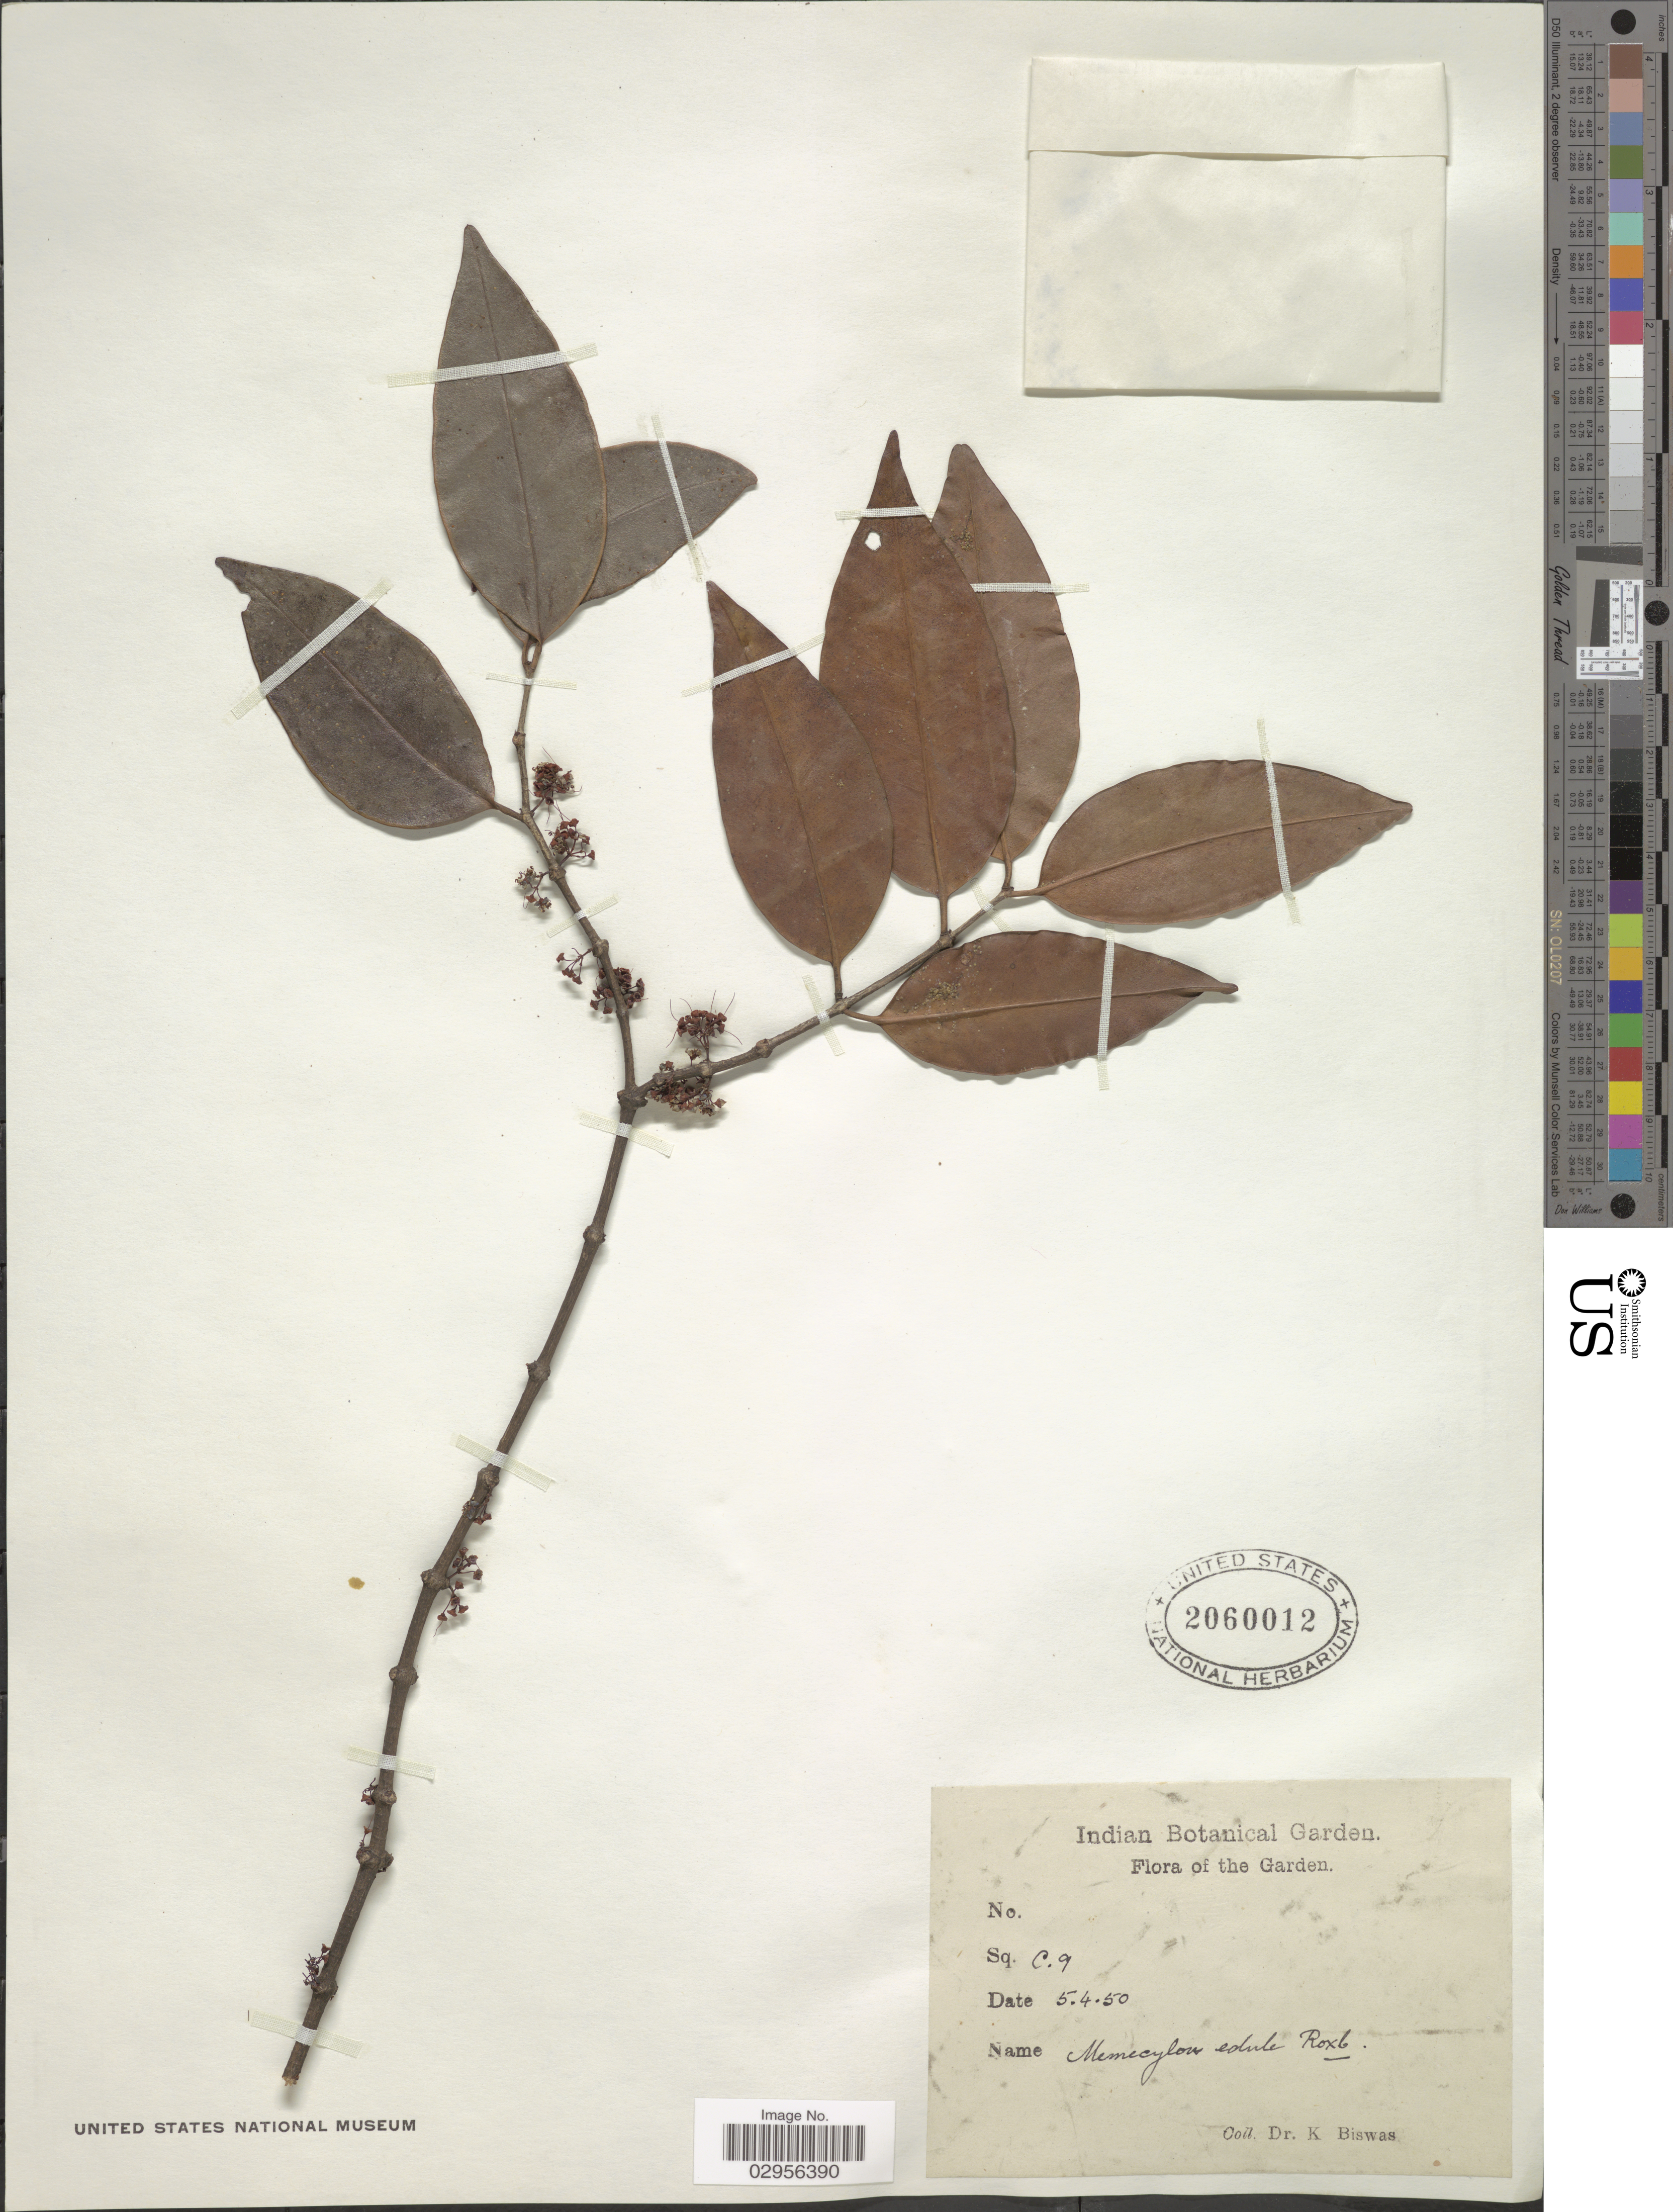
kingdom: Plantae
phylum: Tracheophyta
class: Magnoliopsida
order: Myrtales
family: Melastomataceae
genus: Memecylon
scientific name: Memecylon edule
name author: Roxb.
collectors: K. Biswas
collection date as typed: Transcribed d/m/y: 5/4/50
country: India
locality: Indian Botanical Garden [unsure placement] The Garden.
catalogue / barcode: US 2060012